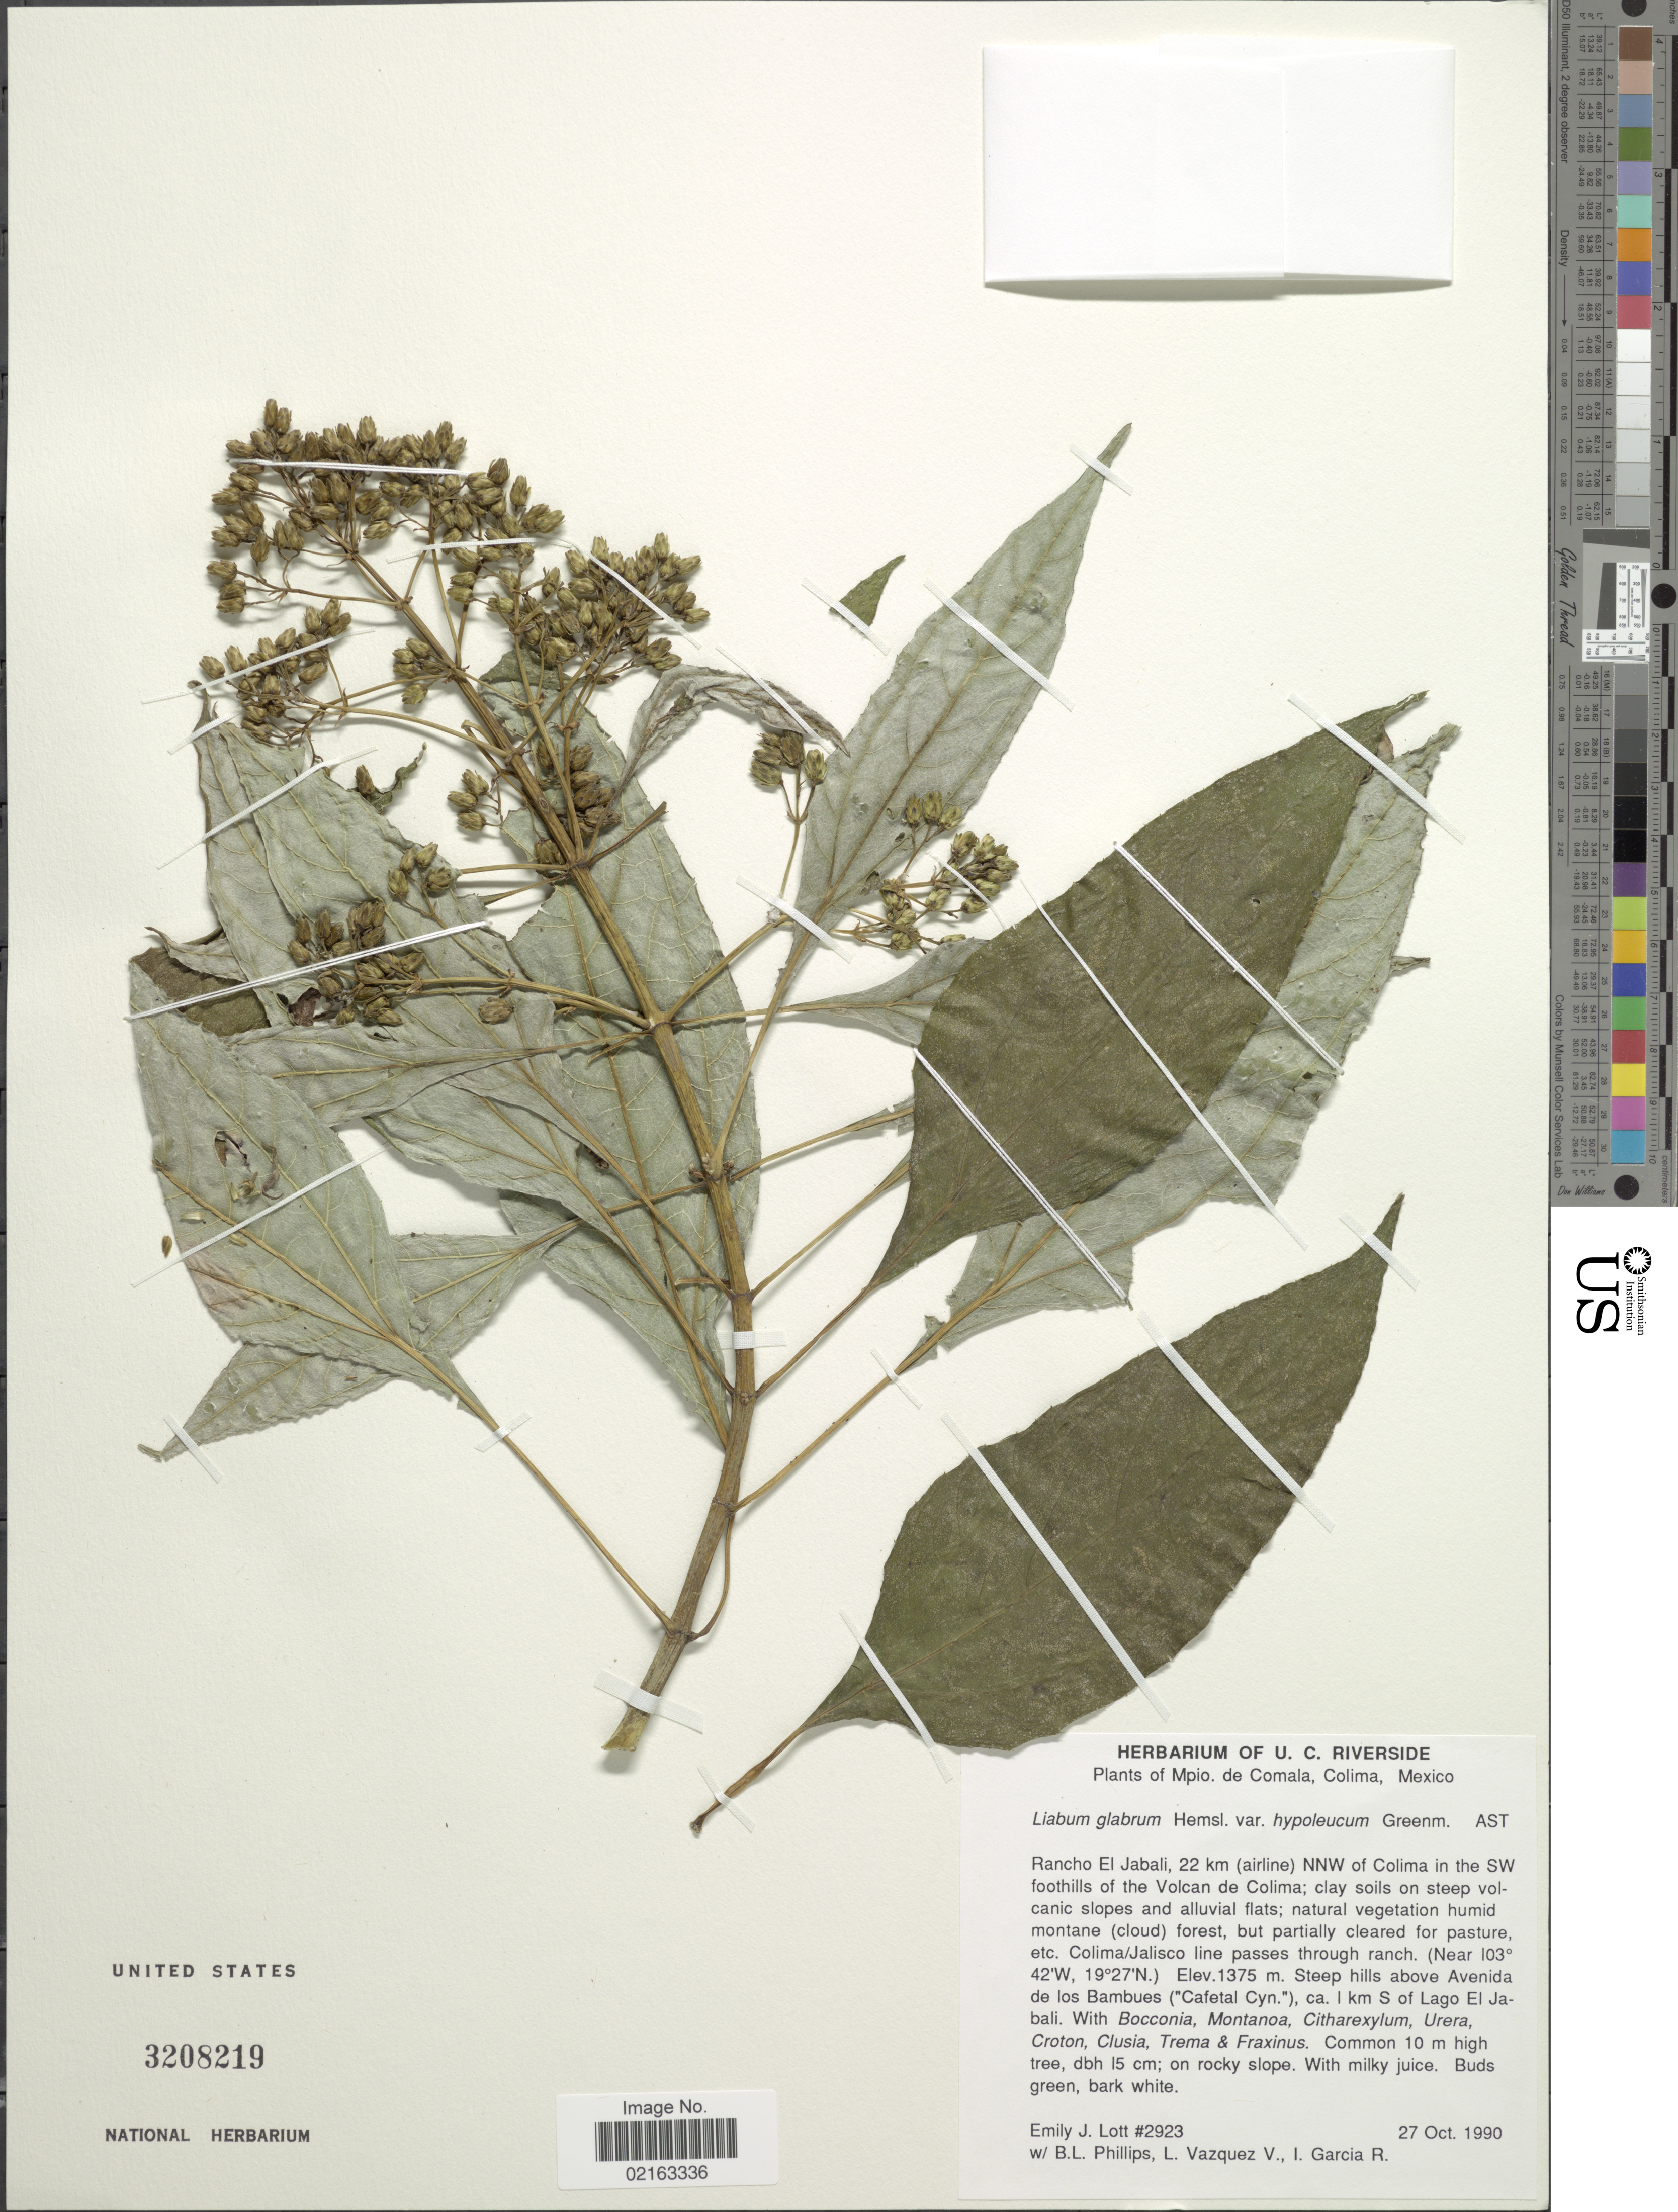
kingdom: Plantae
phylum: Tracheophyta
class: Magnoliopsida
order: Asterales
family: Asteraceae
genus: Sinclairia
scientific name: Sinclairia glabra var. hypoleuca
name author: (Greenm.) B.L. Turner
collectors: E. J. Lott, B. L. Phillips, L. Vazquez V. & I. Garcia R.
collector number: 2923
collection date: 1990-10-27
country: Mexico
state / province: Colima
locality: Mpio. de Comala, Colima, Mexico. Rancho El Jabali, 22 km (airline) NNW of Colima in the SW foothills of the Volcan de Colima. Steep hills above Avenida de los Bambues (Cafetal Cyn.), ca 1 km S of Lago El Jabali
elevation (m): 1375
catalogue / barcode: US 3208219